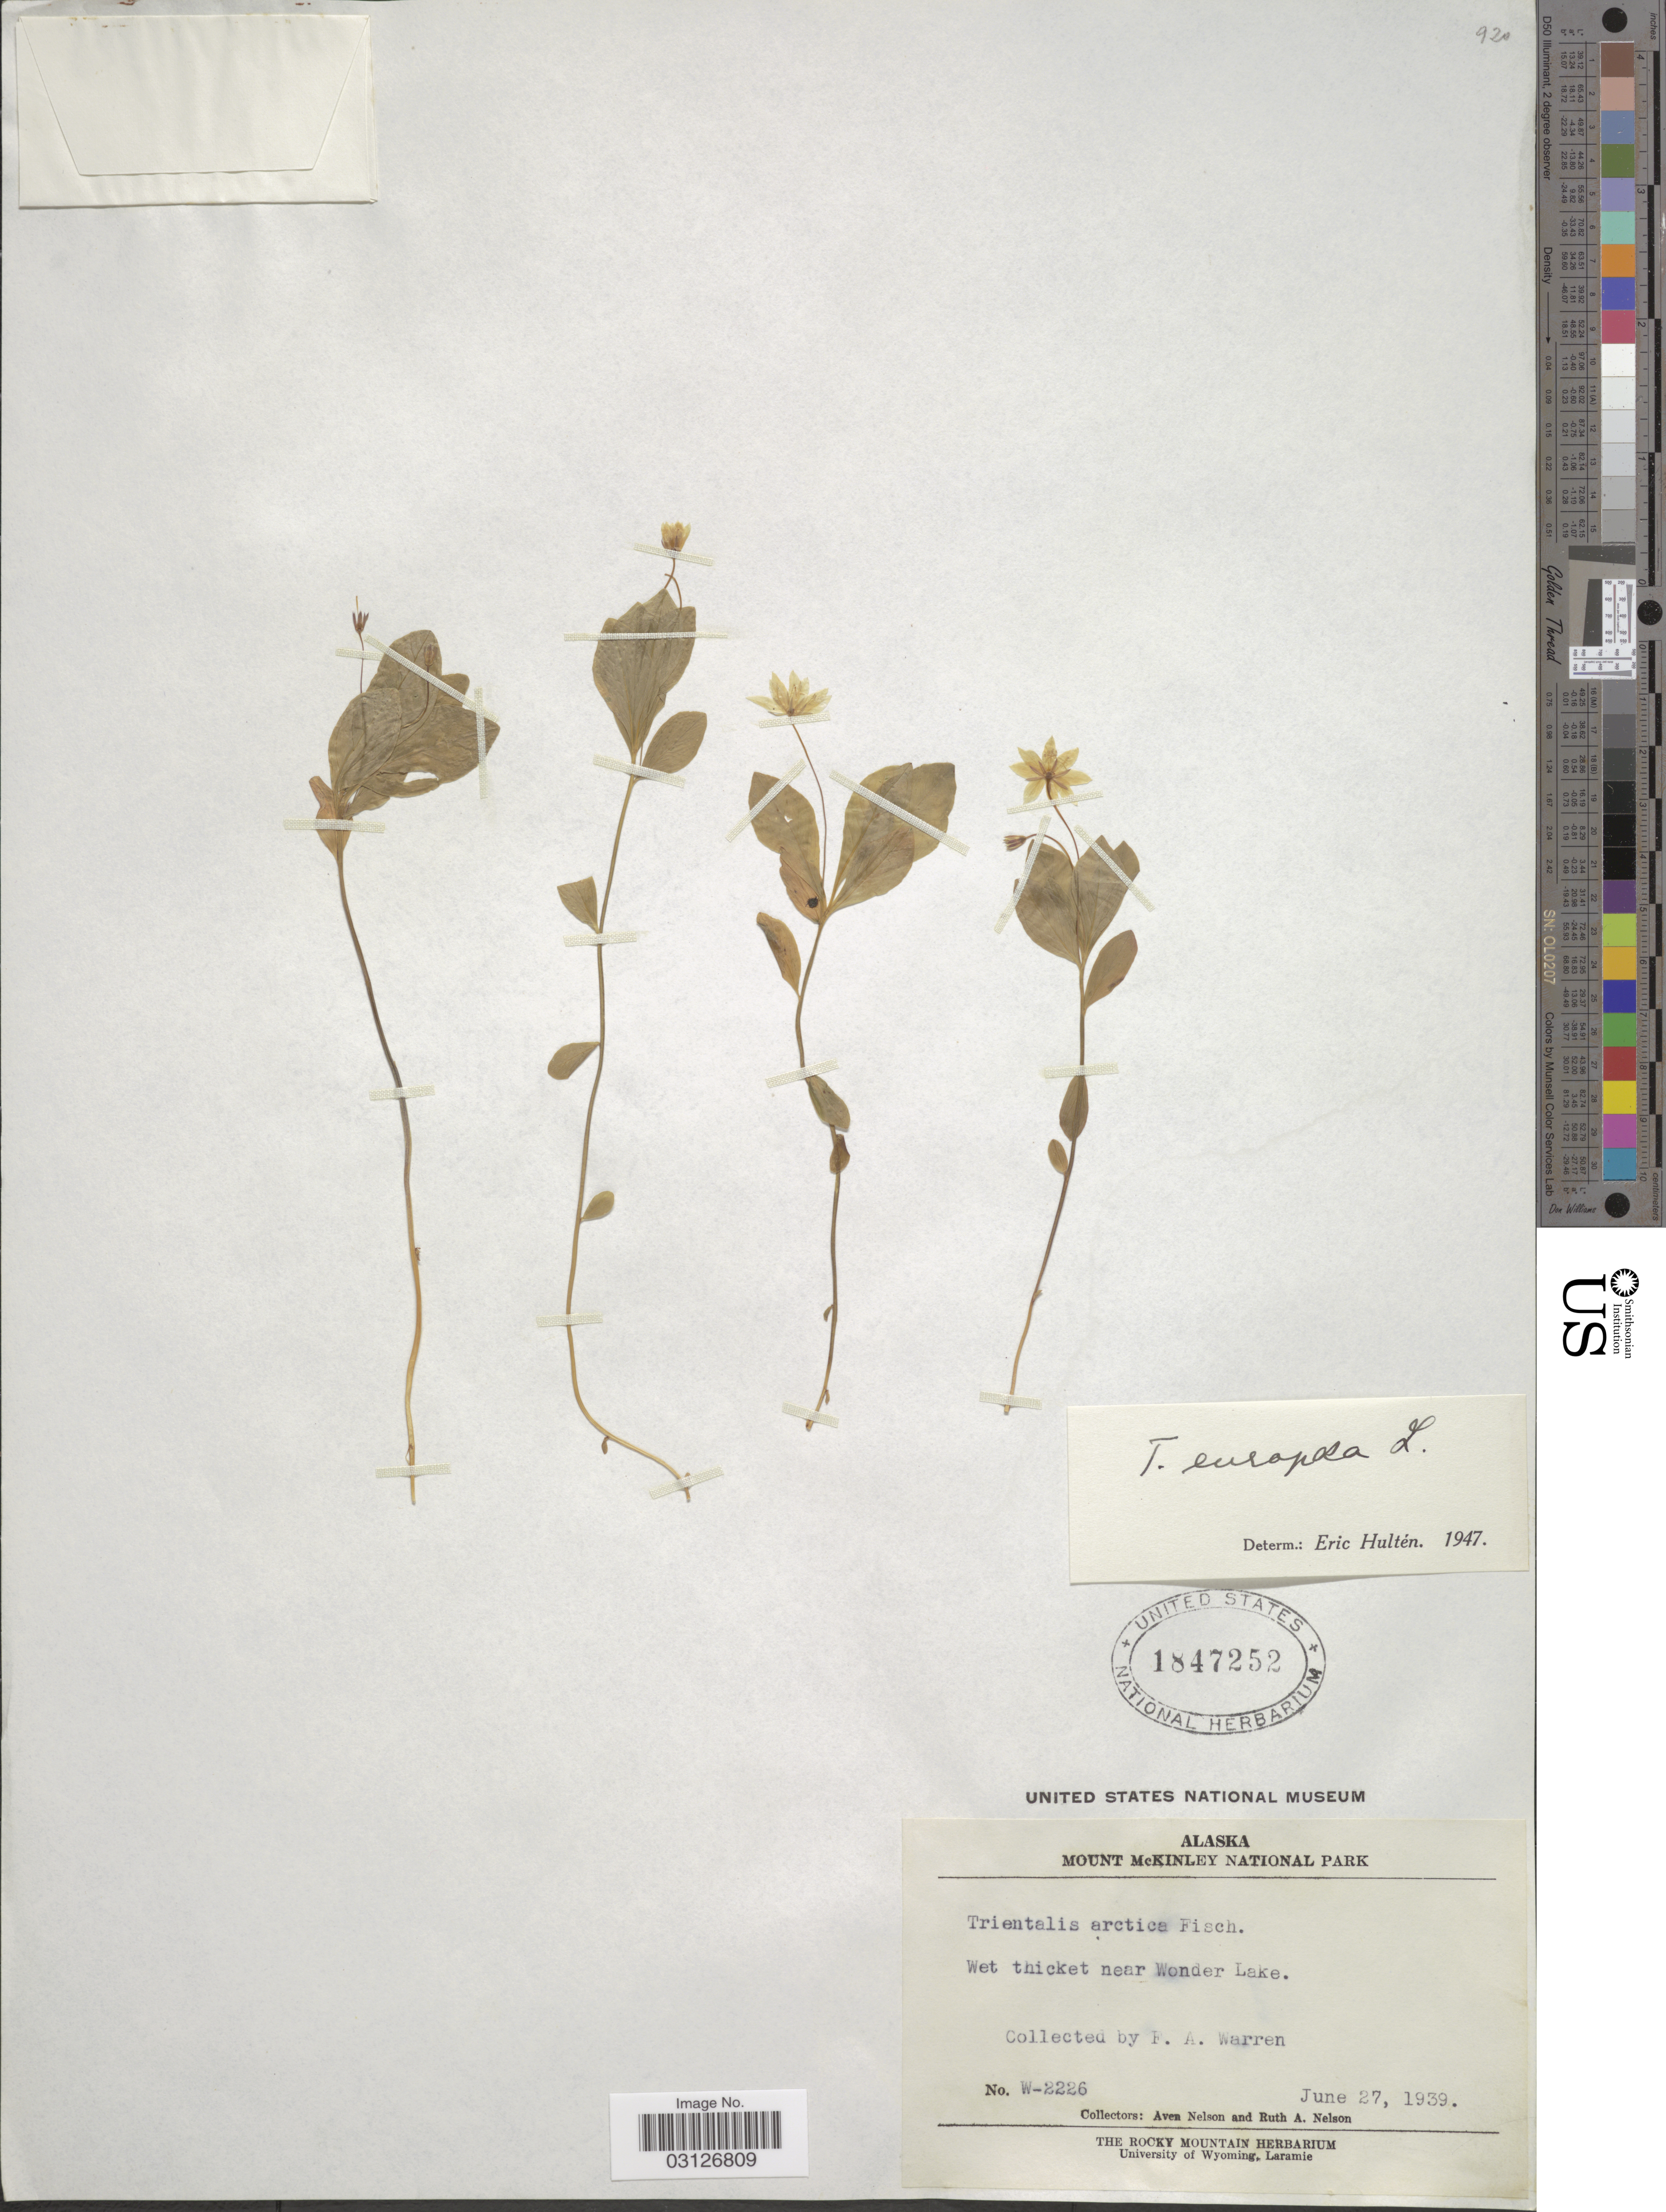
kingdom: Plantae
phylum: Tracheophyta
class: Magnoliopsida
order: Ericales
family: Primulaceae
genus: Trientalis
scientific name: Trientalis europaea subsp. arctica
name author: (Fisch. ex Hook.) Hultén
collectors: F. A. Warren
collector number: W-2226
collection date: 1939-06-27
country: United States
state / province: Alaska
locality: Wet thicket near Wonder Lake. Mount McKinley National Park.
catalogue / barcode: US 1847252